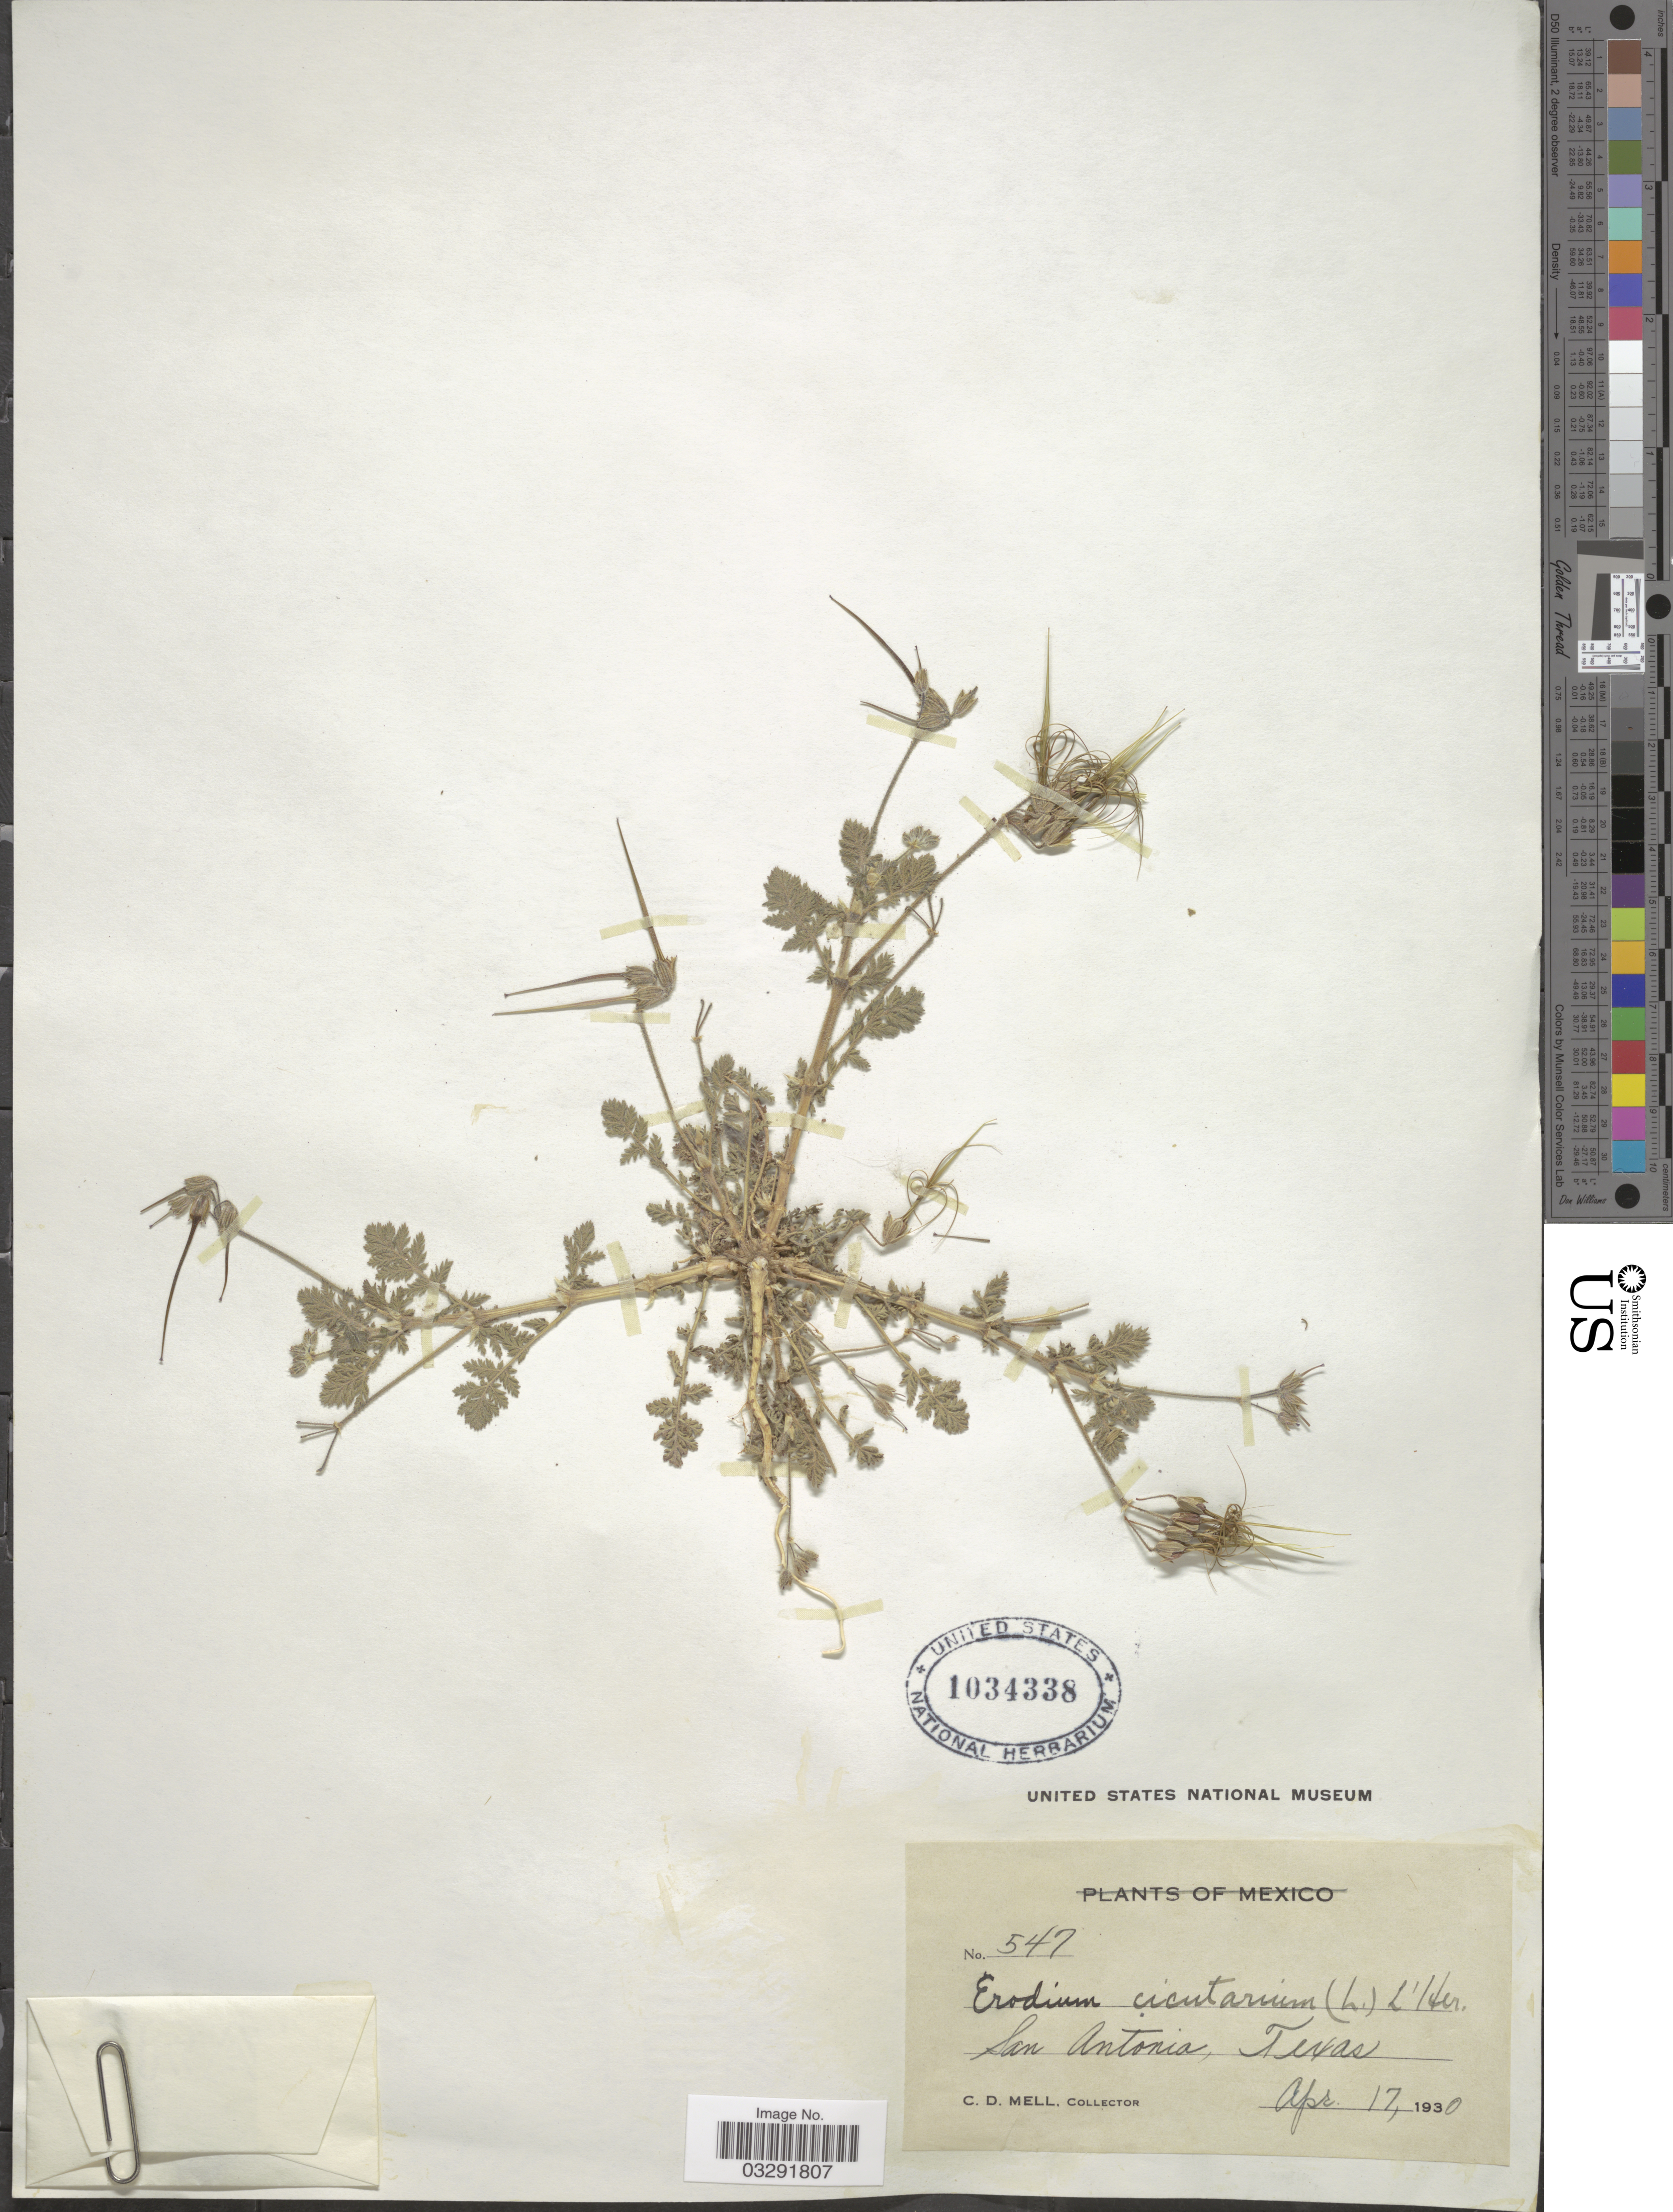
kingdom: Plantae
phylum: Tracheophyta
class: Magnoliopsida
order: Geraniales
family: Geraniaceae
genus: Erodium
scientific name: Erodium cicutarium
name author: (L.) L'Hér.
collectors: C. D. Mell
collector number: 547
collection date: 1930-04-17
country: United States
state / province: Texas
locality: San Antonio.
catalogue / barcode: US 1034338